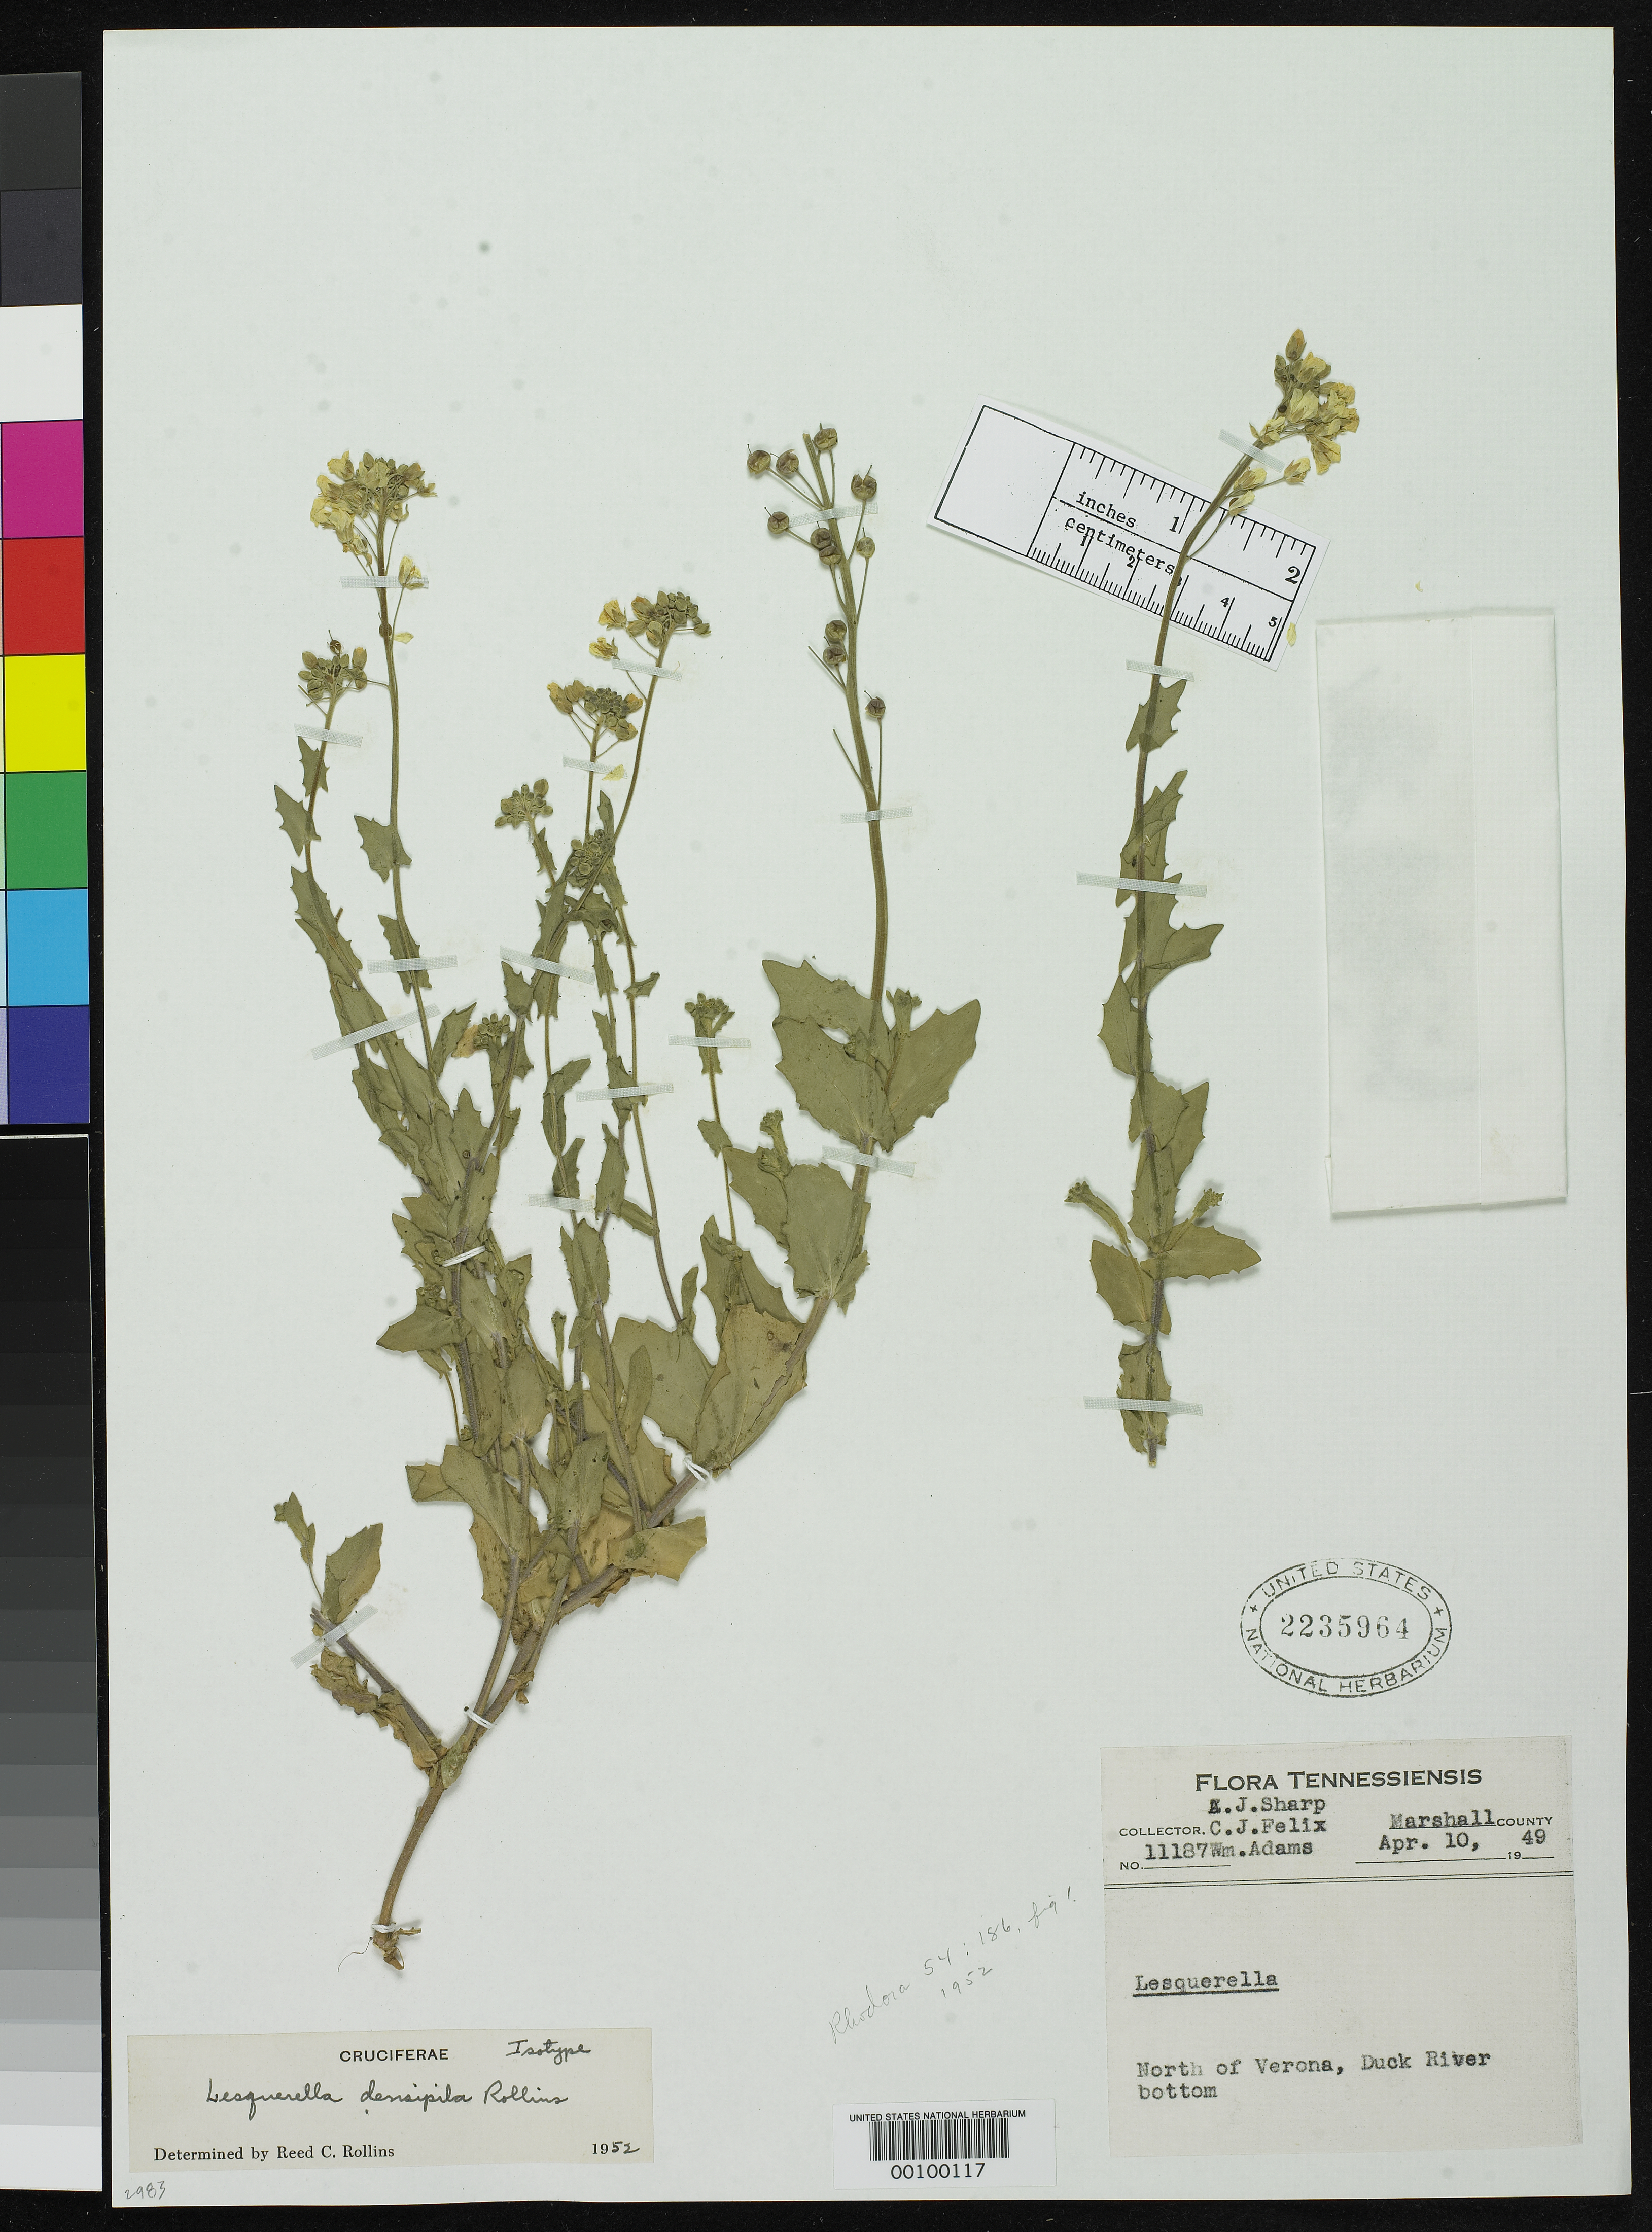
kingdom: Plantae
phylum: Tracheophyta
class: Magnoliopsida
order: Brassicales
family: Brassicaceae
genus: Lesquerella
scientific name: Lesquerella densipila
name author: Rollins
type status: Isotype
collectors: A. J. Sharp, C. Felix & W. Adams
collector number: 11187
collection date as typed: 10 Apr 1949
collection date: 1949-04-10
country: United States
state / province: Tennessee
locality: N of Verona, Duck River Bottom.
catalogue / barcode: US 2235964